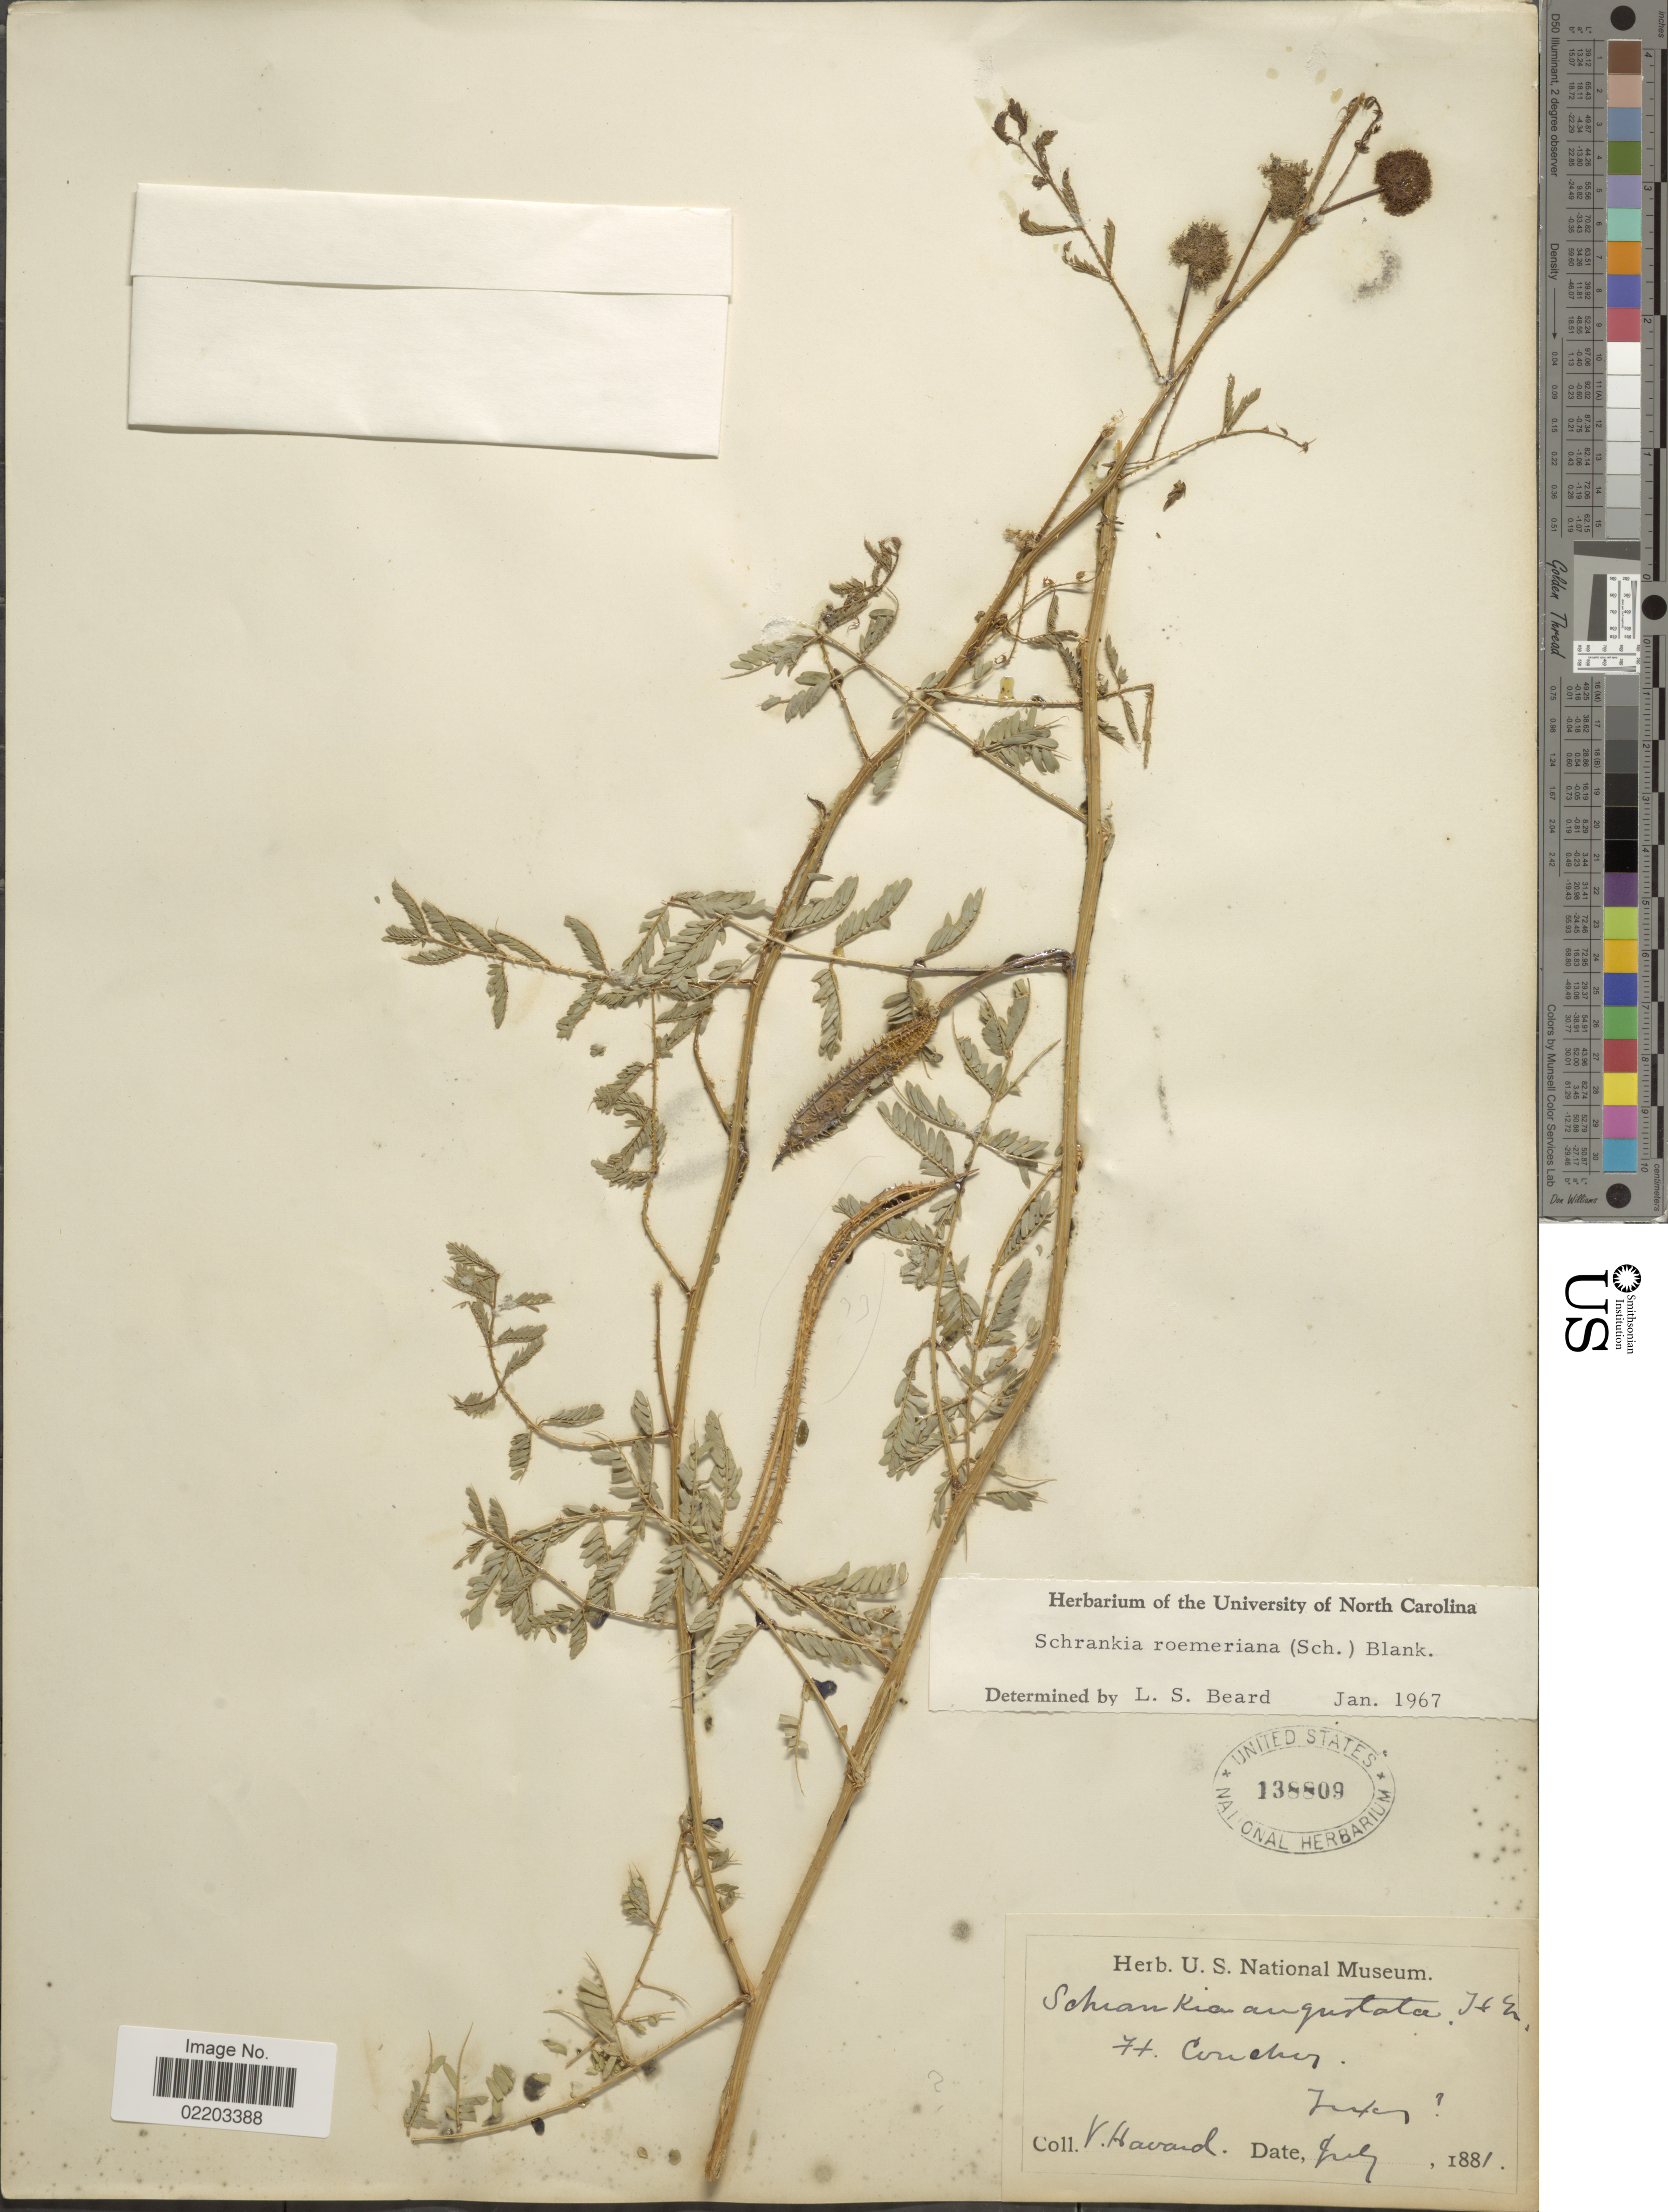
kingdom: Plantae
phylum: Tracheophyta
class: Magnoliopsida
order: Fabales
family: Fabaceae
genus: Mimosa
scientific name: Mimosa roemeriana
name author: Scheele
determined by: U.S. National Herbarium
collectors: V. Havard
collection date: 1881-07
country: United States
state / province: Texas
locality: Ft. Conchor [Concho]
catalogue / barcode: US 138809